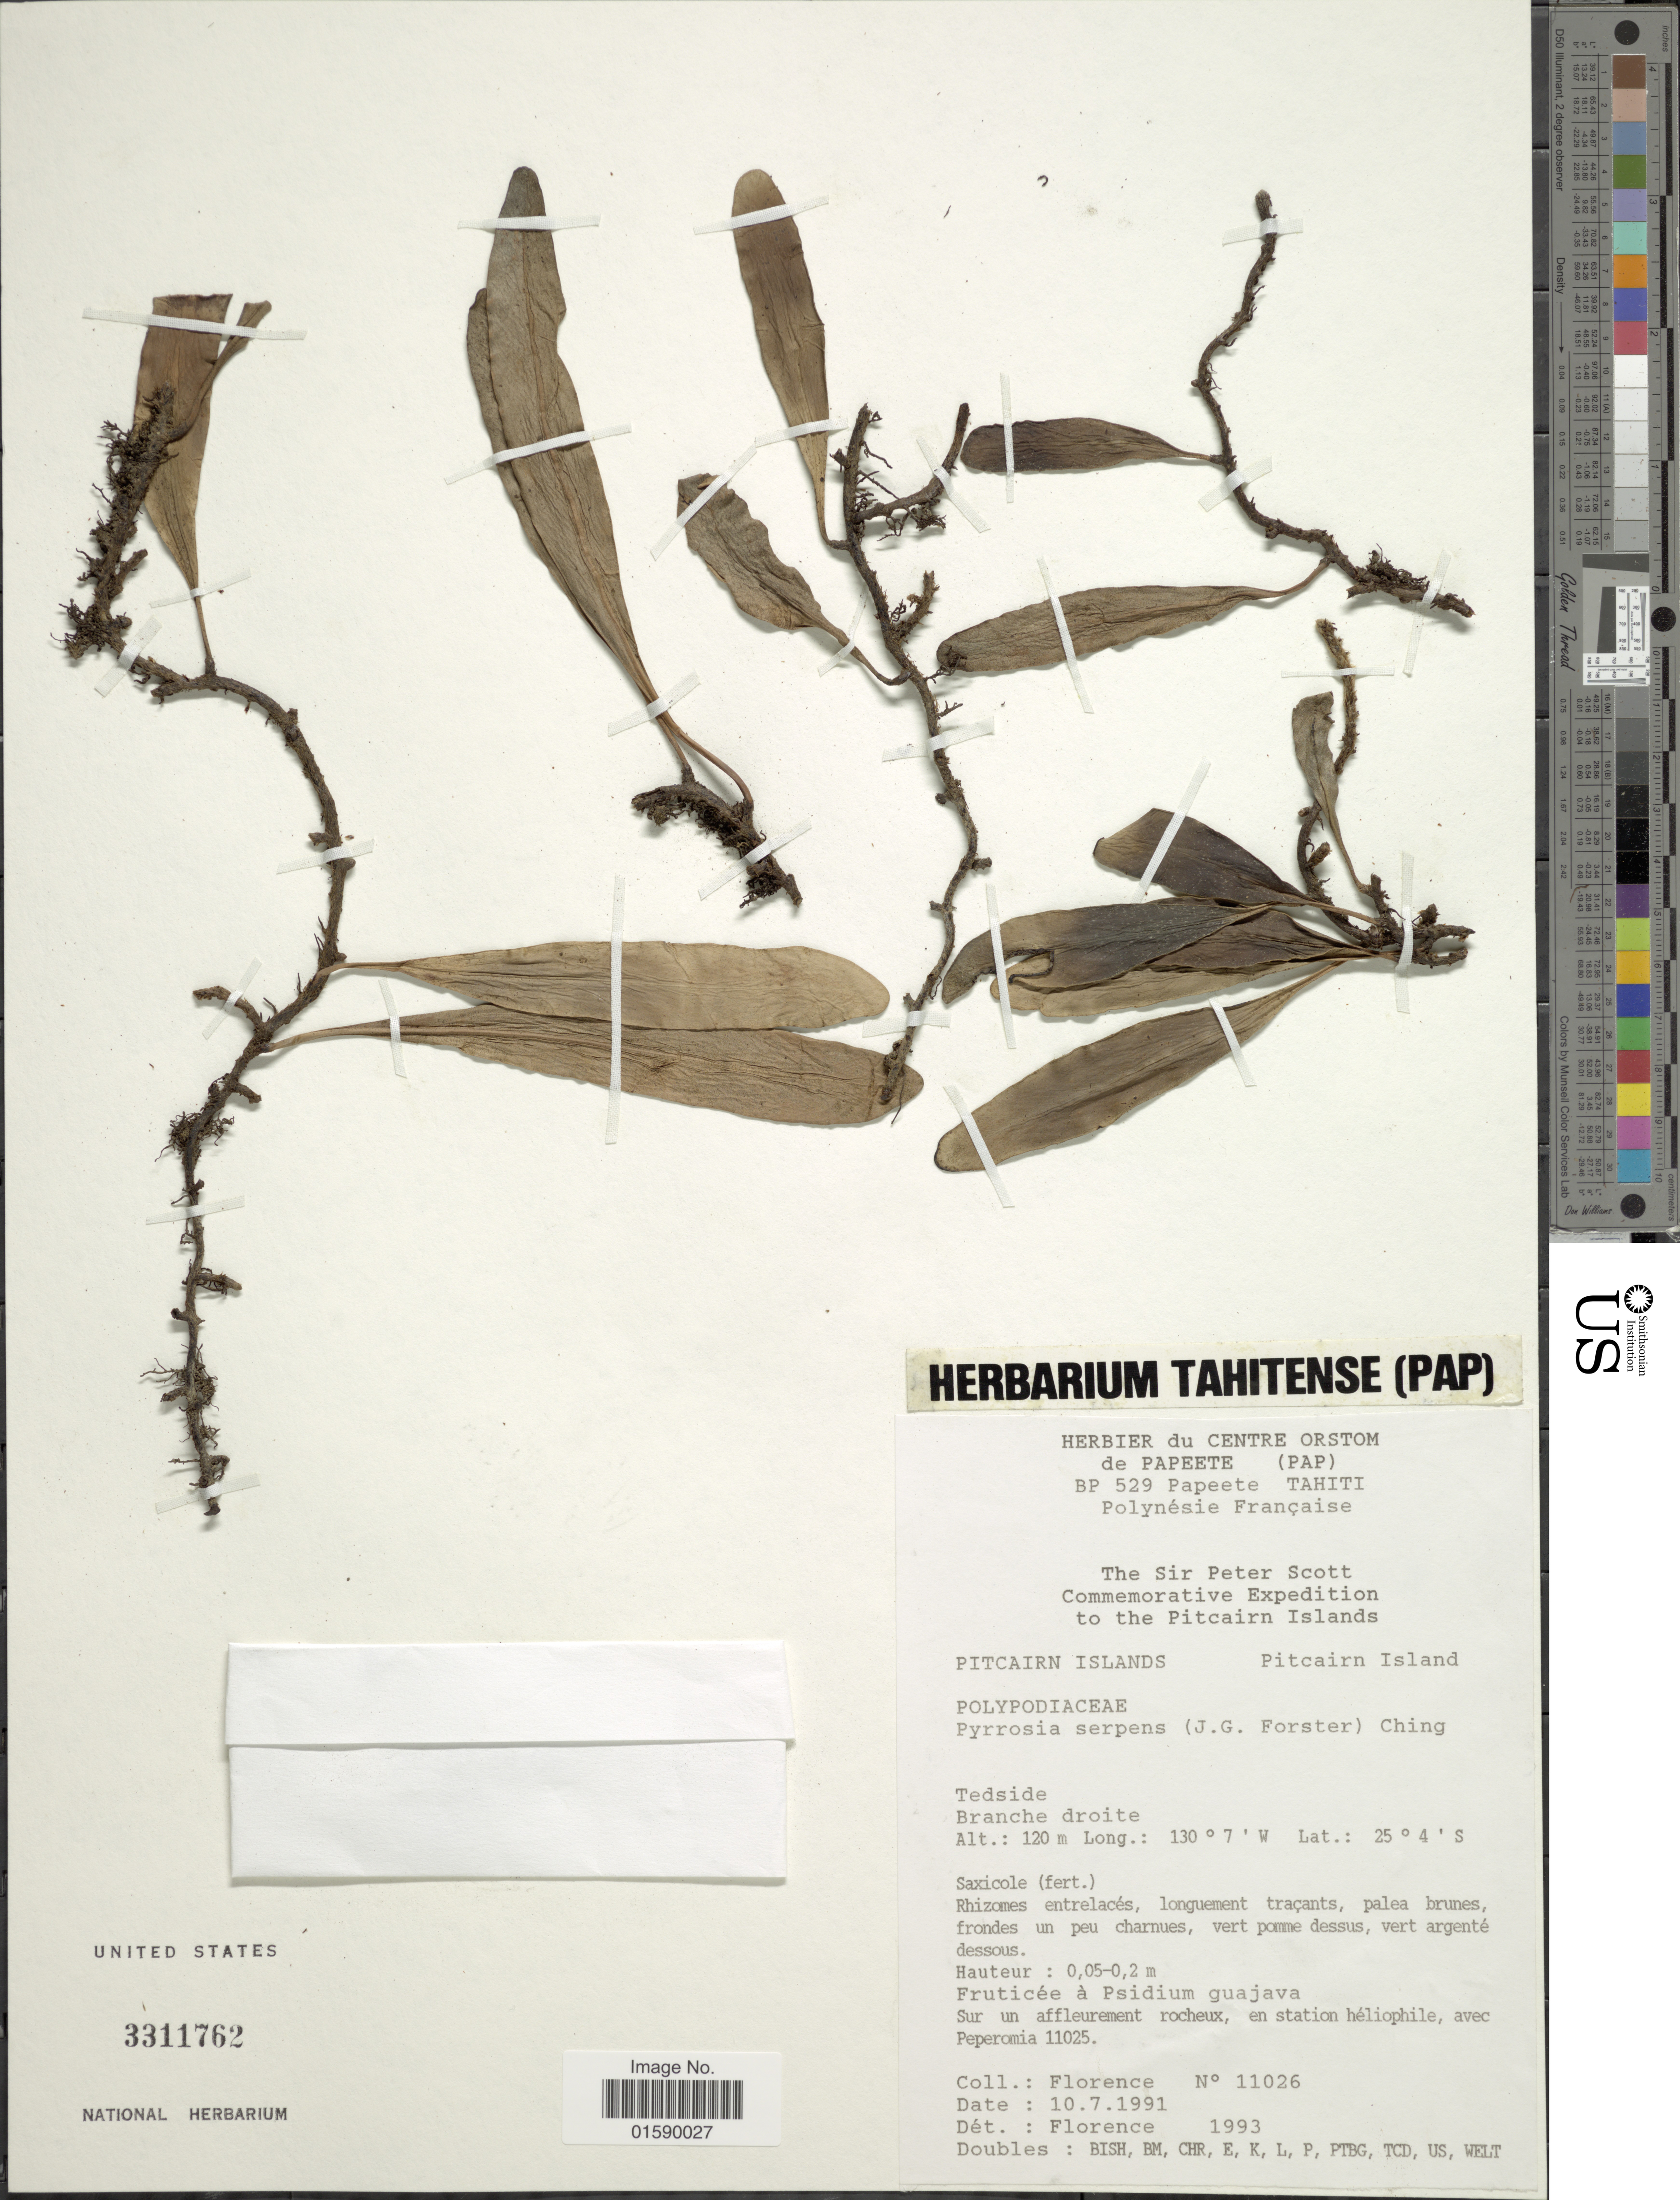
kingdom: Plantae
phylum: Tracheophyta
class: Polypodiopsida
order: Polypodiales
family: Polypodiaceae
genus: Pyrrosia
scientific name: Pyrrosia serpens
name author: Ching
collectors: -. Florence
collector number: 11026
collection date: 1991-07-10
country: Pitcairn Islands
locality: Pitcairn Islands. Tedside, Branche droite.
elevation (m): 120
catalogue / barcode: US 3311762